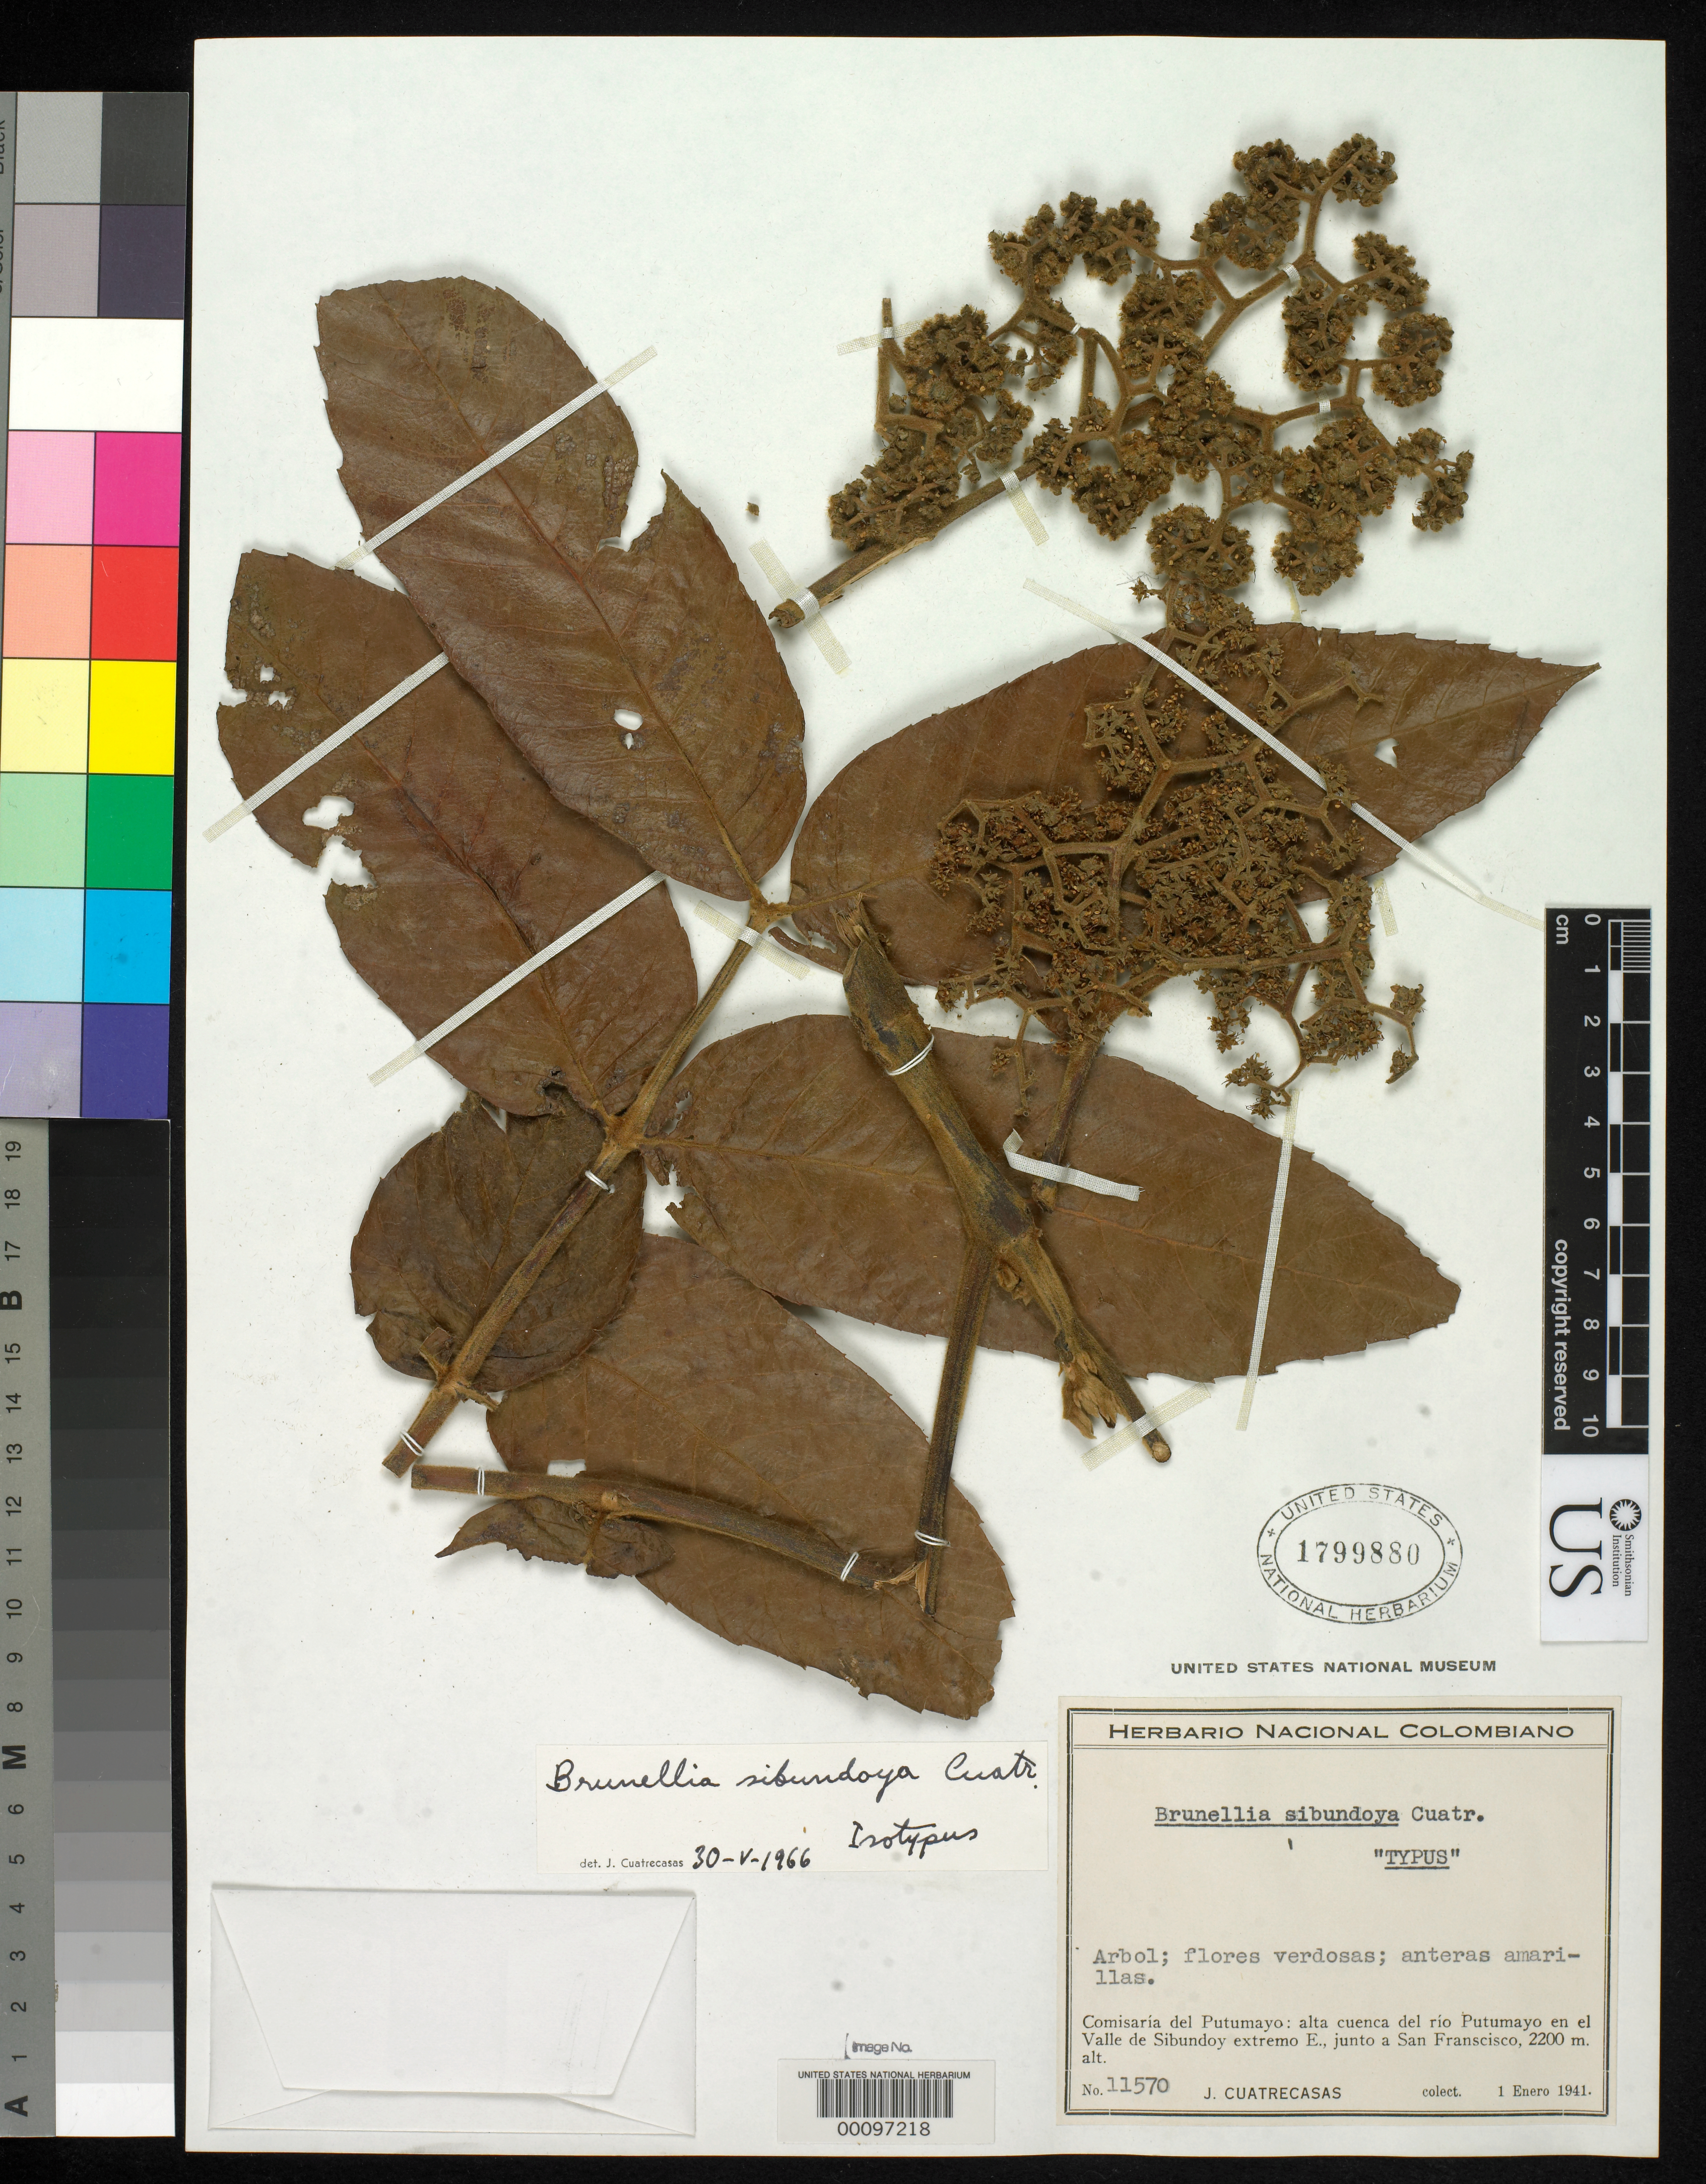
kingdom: Plantae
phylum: Tracheophyta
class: Magnoliopsida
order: Oxalidales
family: Brunelliaceae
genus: Brunellia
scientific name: Brunellia sibundoya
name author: Cuatrec.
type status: Isotype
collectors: J. Cuatrecasas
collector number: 11570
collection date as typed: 01 Jan 1941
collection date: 1941-01-01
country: Colombia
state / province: Putumayo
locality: Rio Putumayo, Sibundoy Valley, San Francisco.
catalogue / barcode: US 1799880